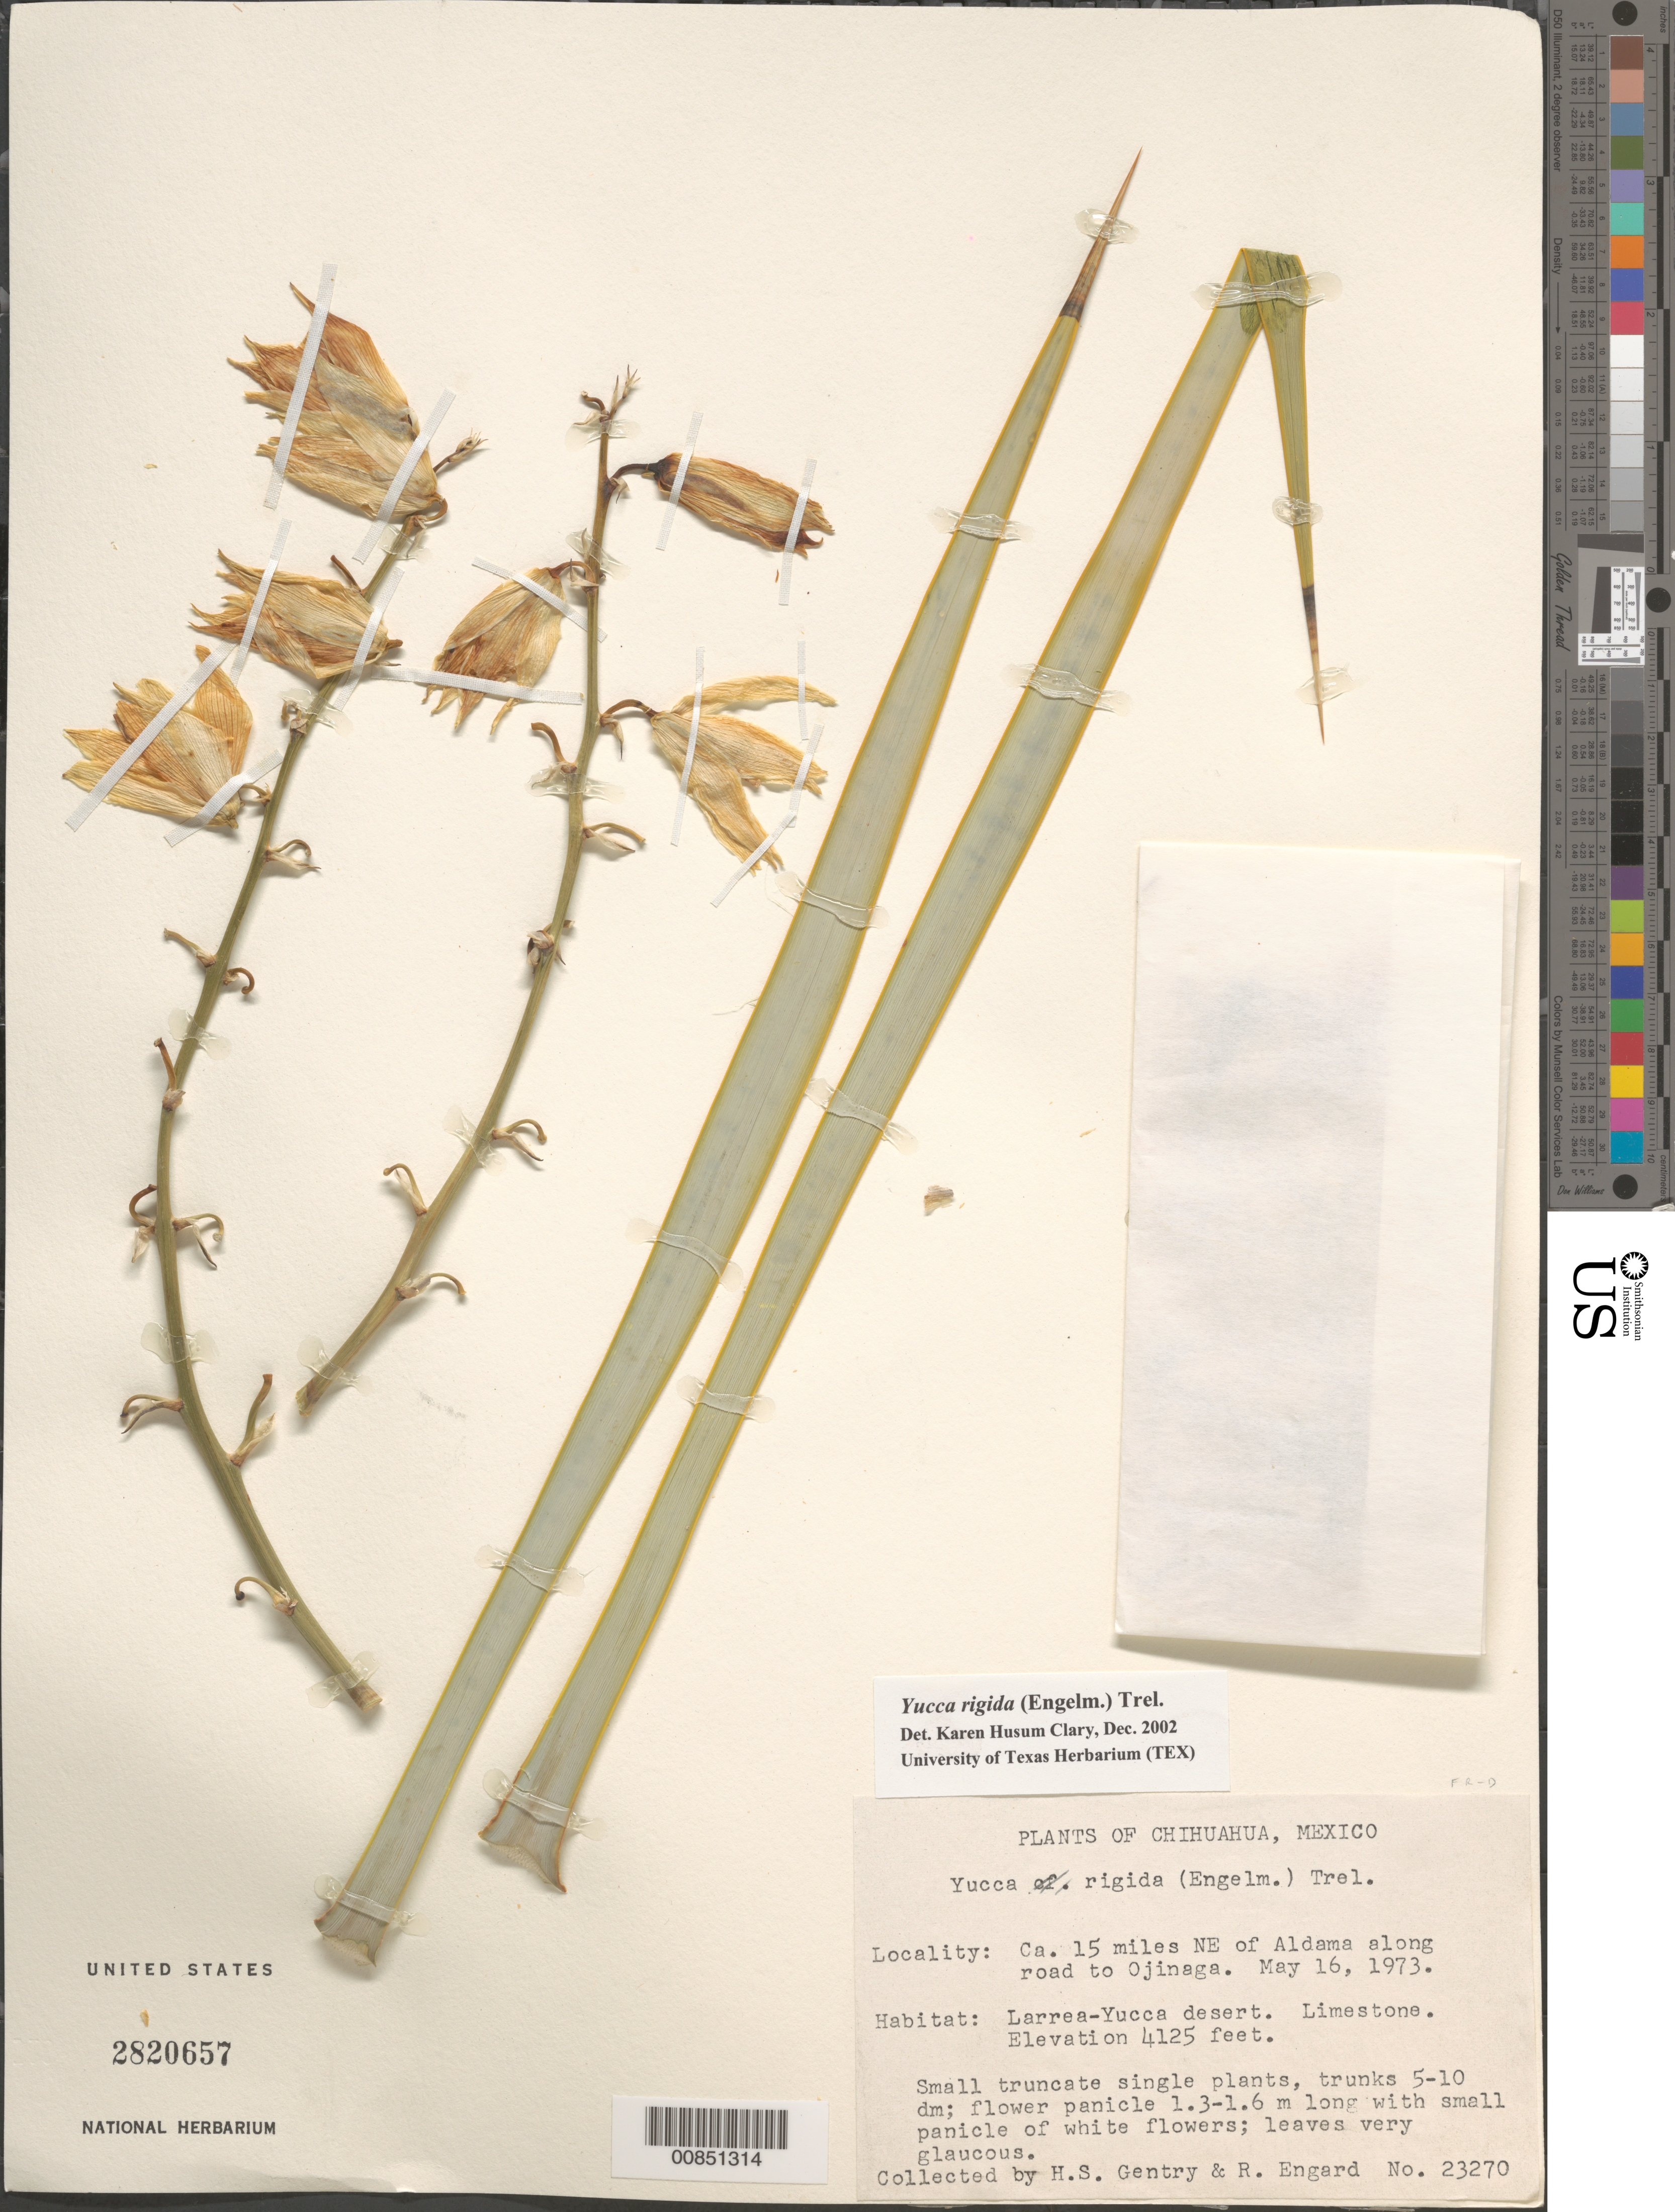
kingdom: Plantae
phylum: Tracheophyta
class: Liliopsida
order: Asparagales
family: Asparagaceae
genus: Yucca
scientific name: Yucca rigida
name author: (Engelm.) Trel.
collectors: H. S. Gentry & R. Engard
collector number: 23270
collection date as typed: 16 May 1973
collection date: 1973-05-16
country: Mexico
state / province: Chihuahua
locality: Ca. 15 miles NE of Aldama along road to Ojinaga.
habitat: Larrea-Yucca desert. Limestone.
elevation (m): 1257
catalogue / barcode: US 2820657